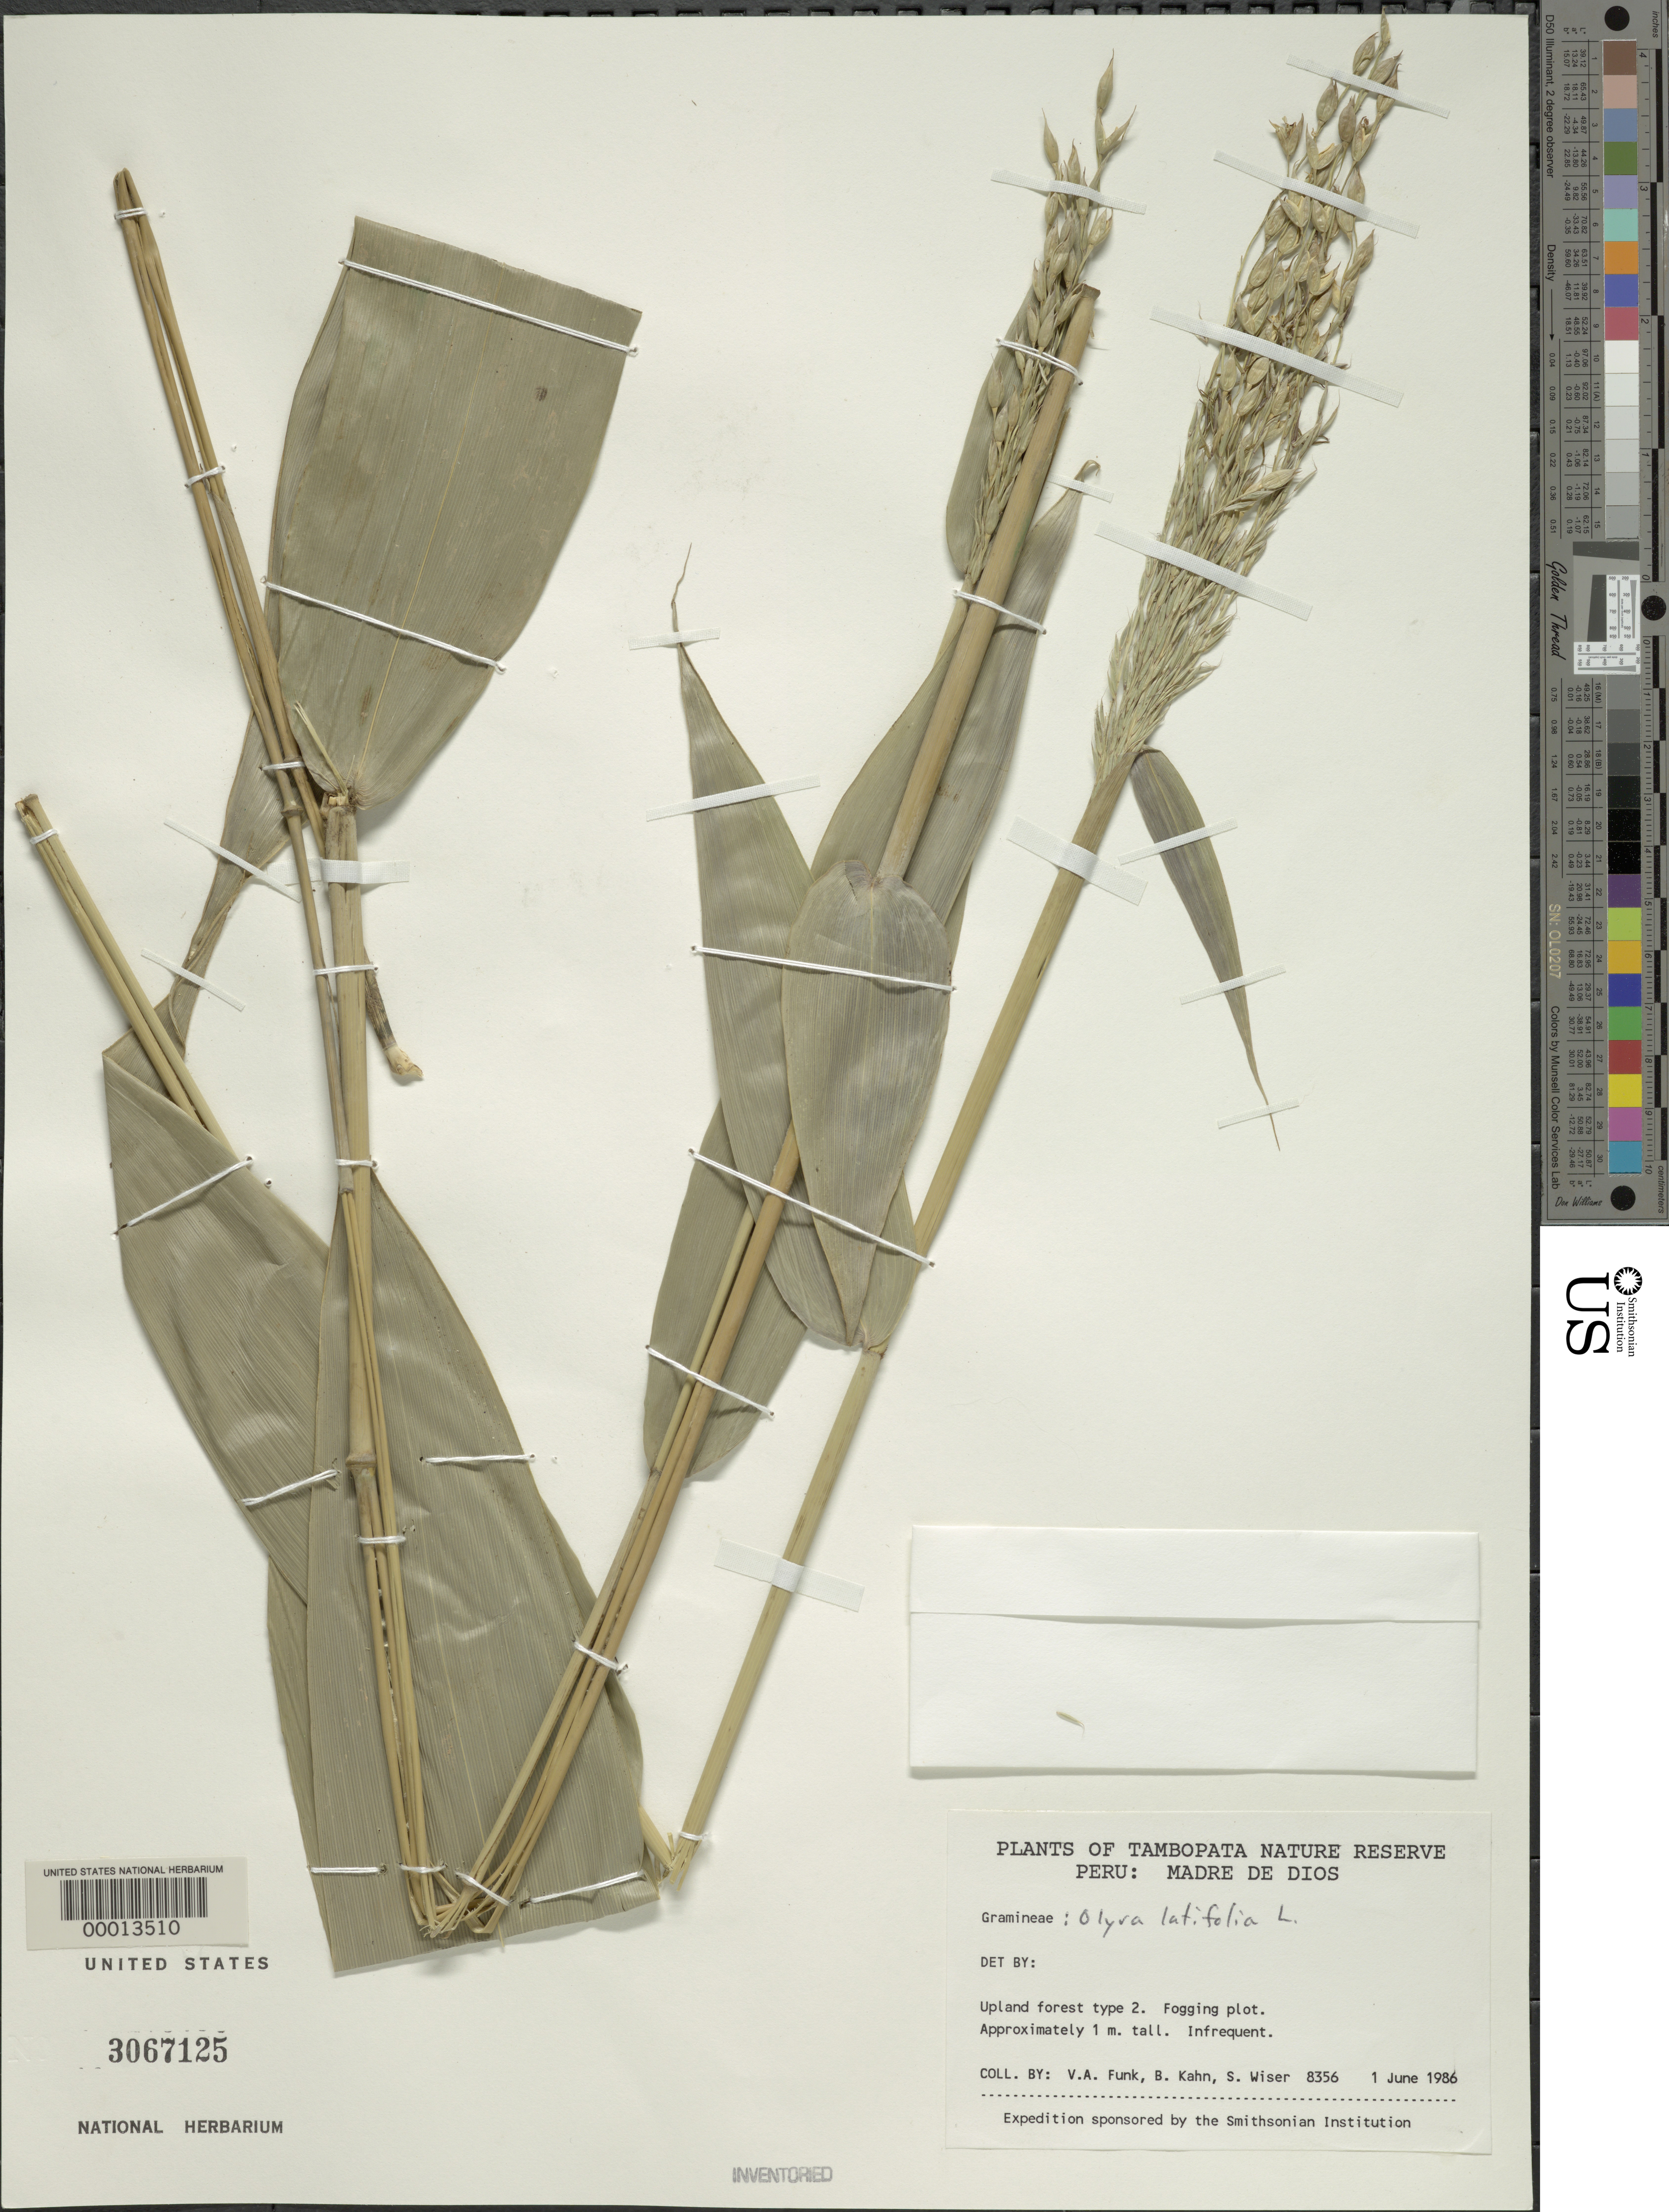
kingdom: Plantae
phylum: Tracheophyta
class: Liliopsida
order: Poales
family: Poaceae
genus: Olyra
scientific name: Olyra latifolia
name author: L.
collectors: V. Funk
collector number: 8356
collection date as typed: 01 Jun 1986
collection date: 1986-06-01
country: Peru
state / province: Madre de Dios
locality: Tambopata nature preserve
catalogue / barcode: US 3067125